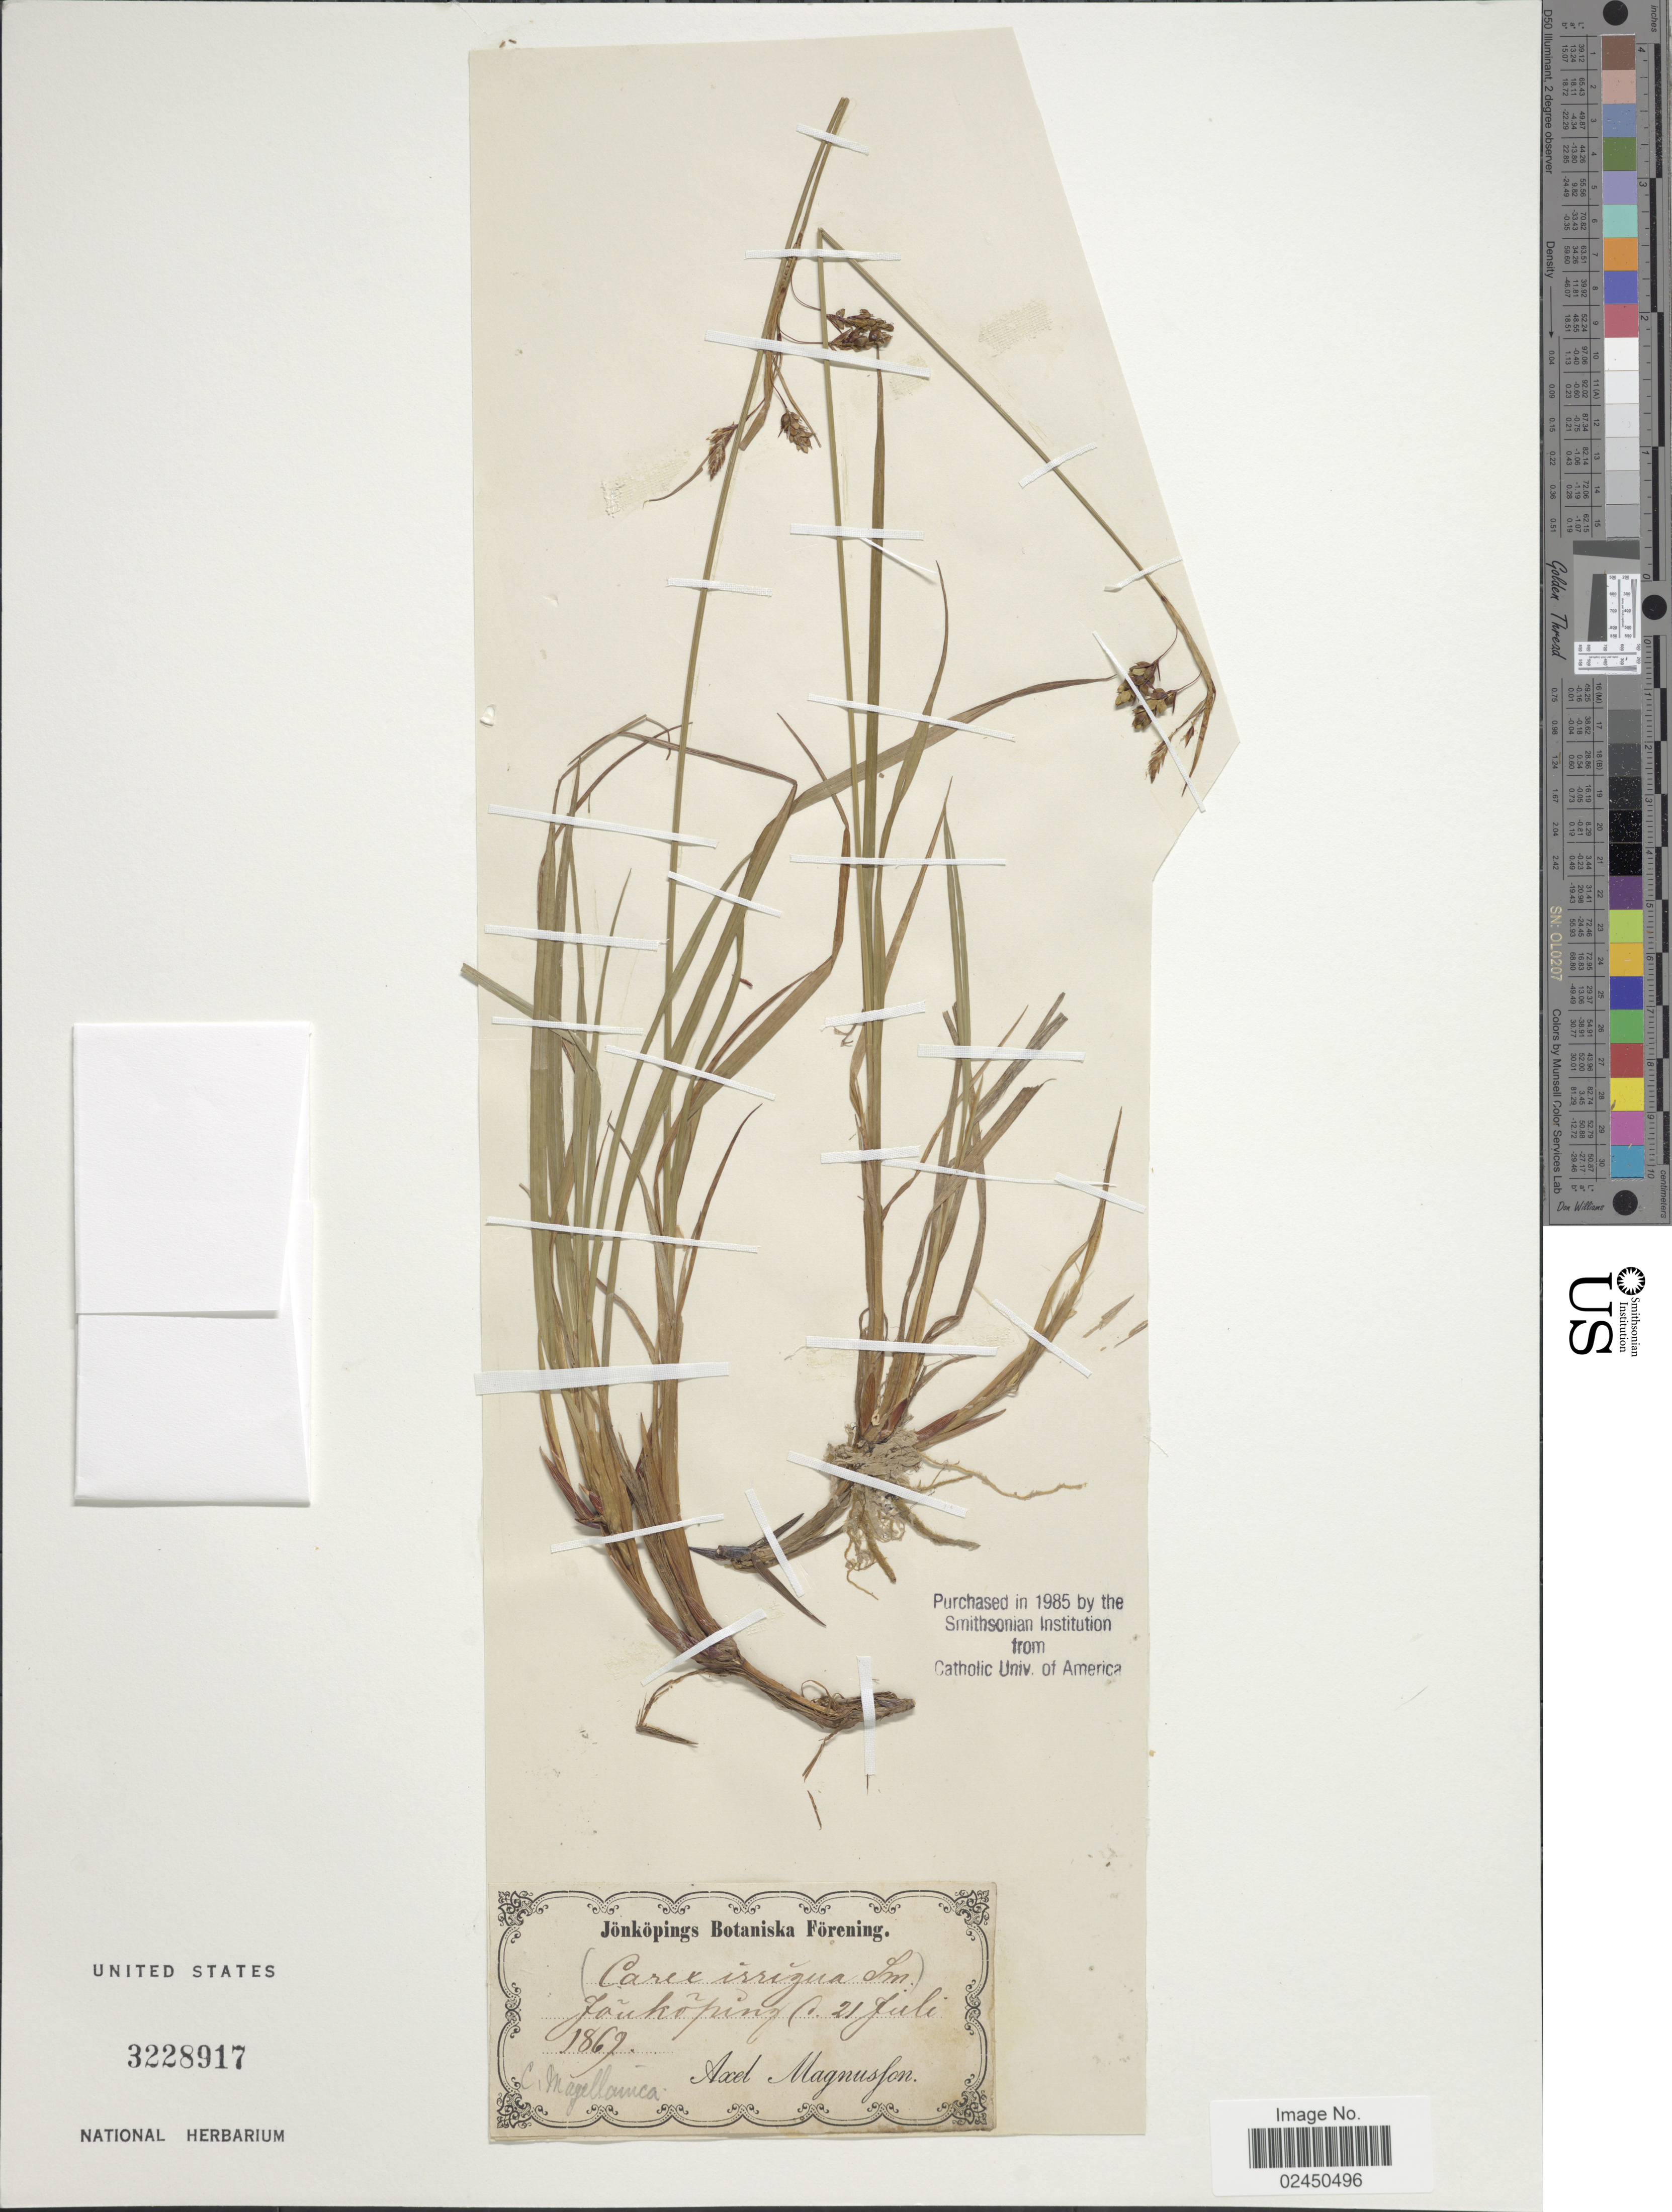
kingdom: Plantae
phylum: Tracheophyta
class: Liliopsida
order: Poales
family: Cyperaceae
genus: Carex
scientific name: Carex magellanica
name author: Lam.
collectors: A. Magnusson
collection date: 1869-07-21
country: Sweden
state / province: Jönköping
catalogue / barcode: US 3228917